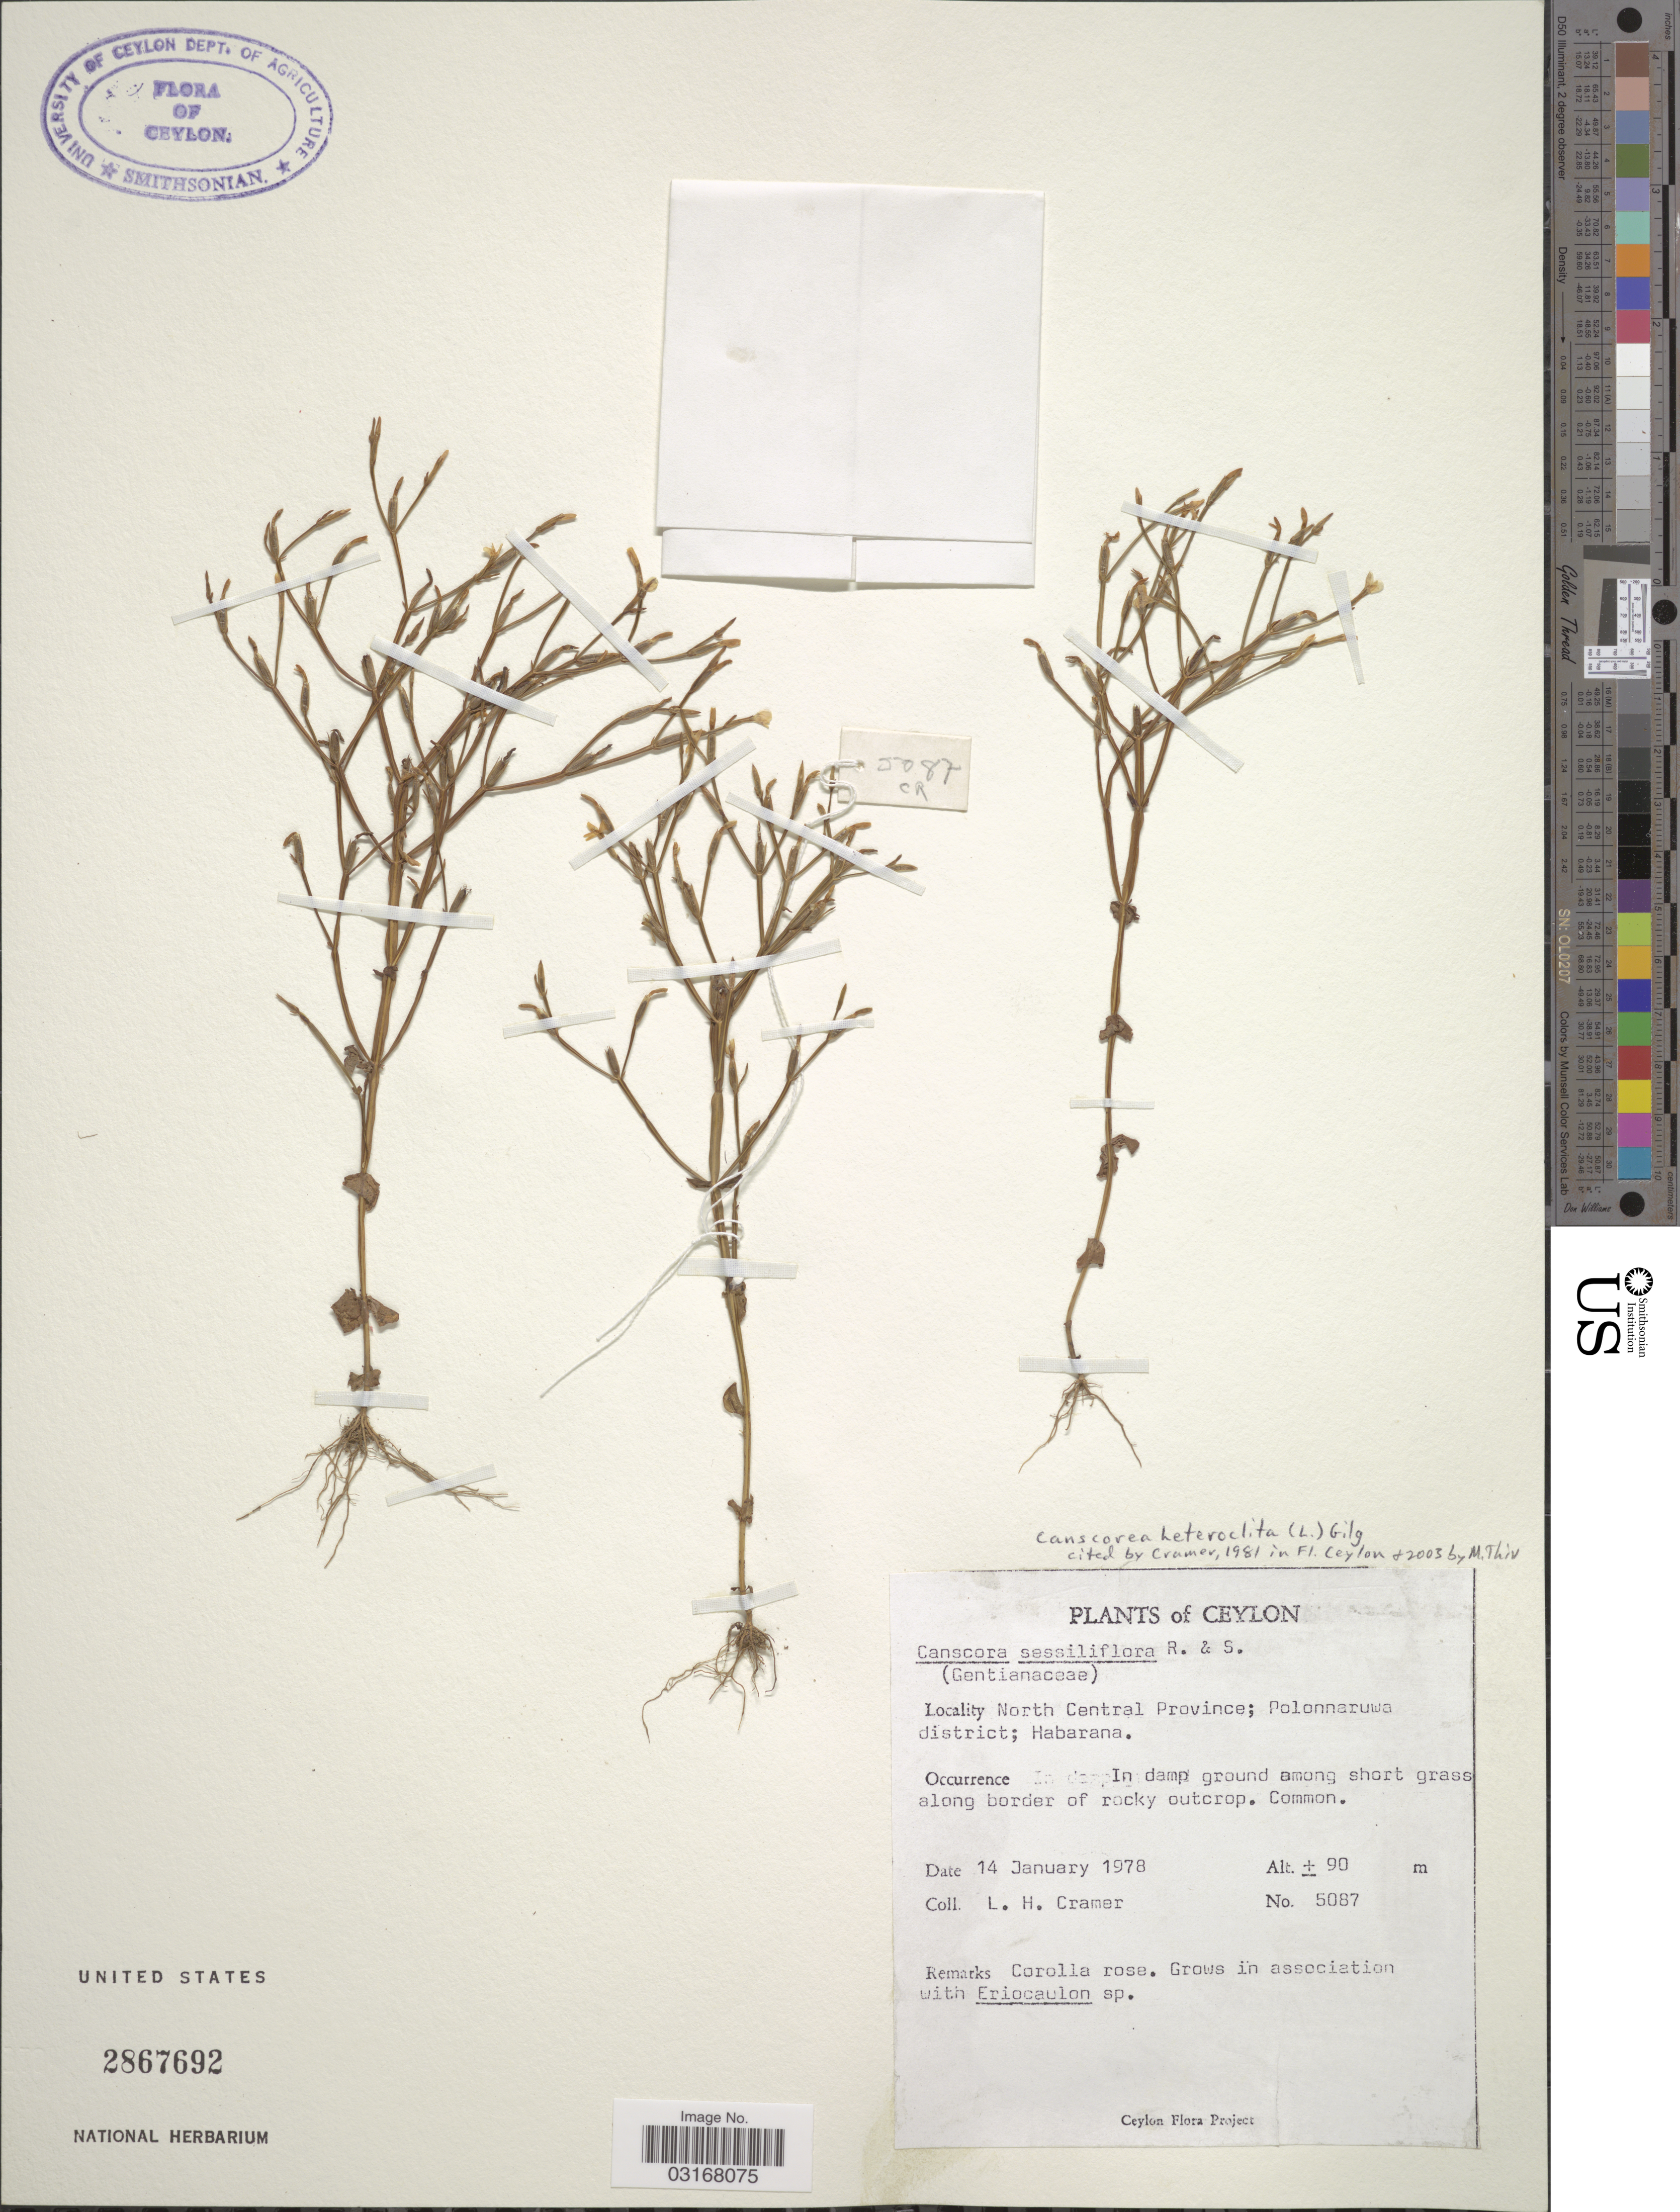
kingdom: Plantae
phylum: Tracheophyta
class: Magnoliopsida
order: Gentianales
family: Gentianaceae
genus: Canscora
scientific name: Canscora heteroclita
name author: (L.) Gilg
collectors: L. H. Cramer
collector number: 5087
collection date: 1978-01-14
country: Sri Lanka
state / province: North Central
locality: Ceylon. Polonnaruwa district; Habarana.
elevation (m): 90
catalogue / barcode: US 2867692